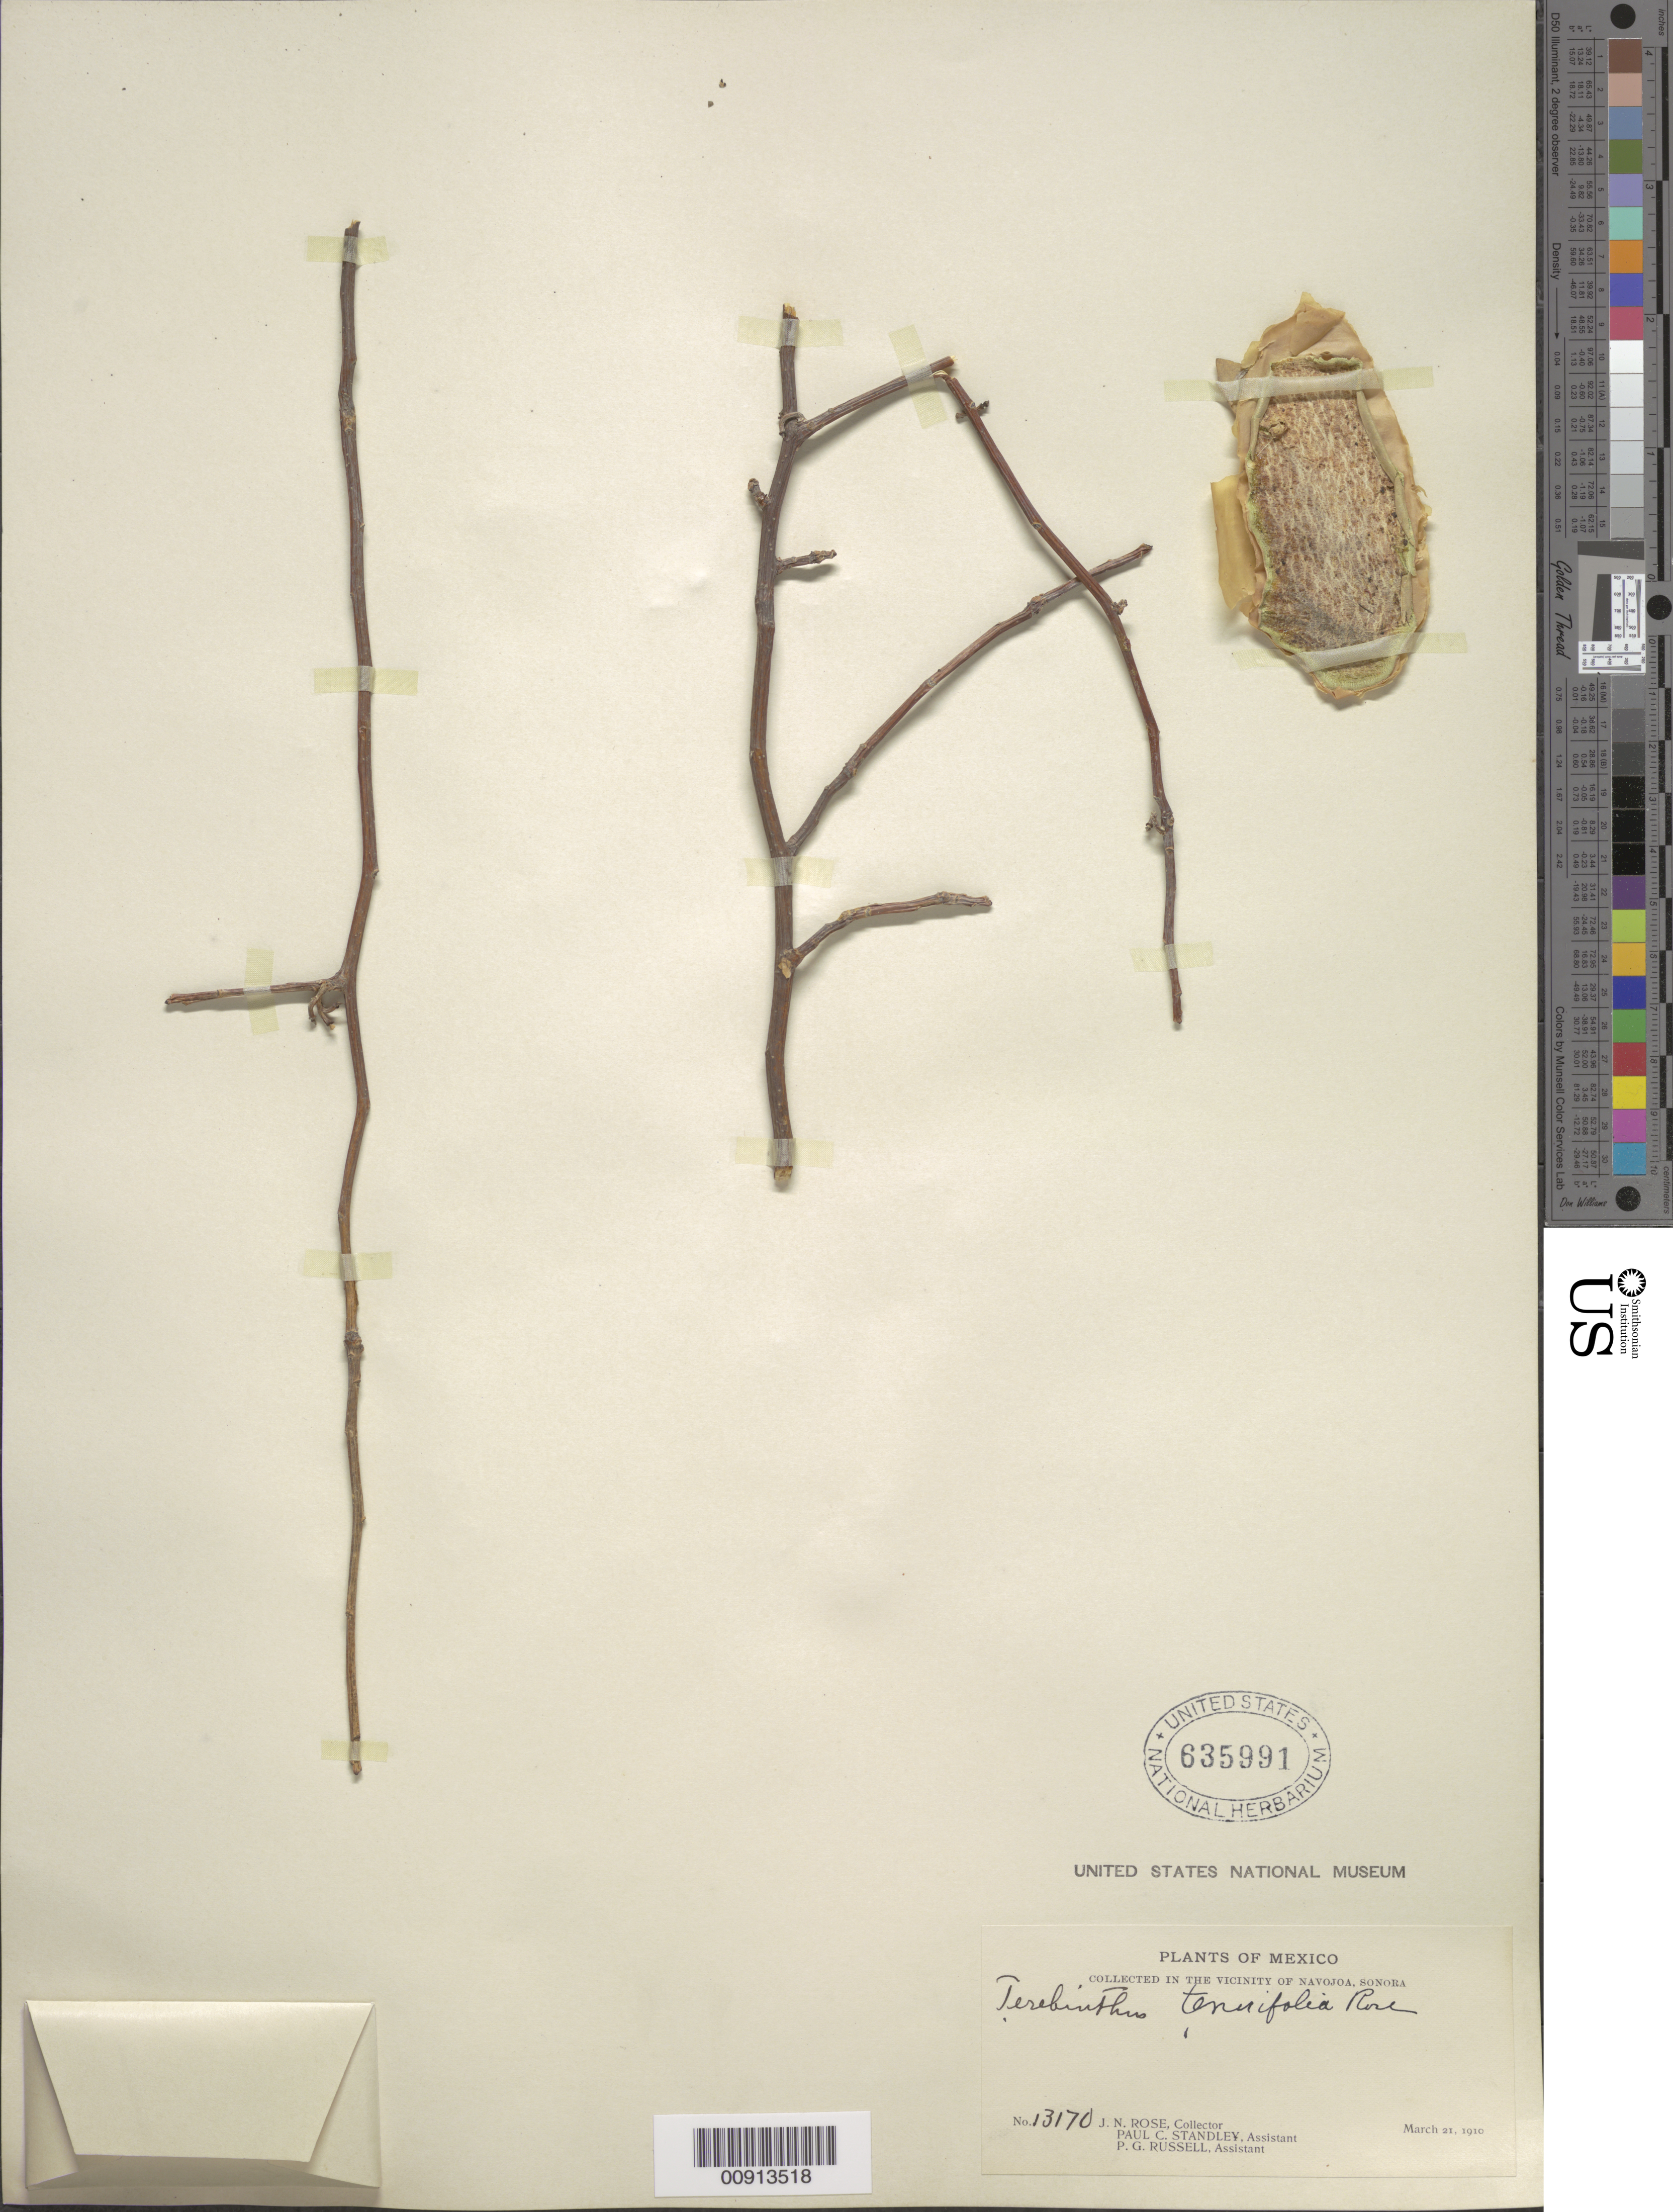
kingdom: Plantae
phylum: Tracheophyta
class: Magnoliopsida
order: Sapindales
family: Burseraceae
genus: Bursera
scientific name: Bursera fagaroides var. elongata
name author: (Kunth) Engl.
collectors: J. N. Rose, P. C. Standley & P. G. Russell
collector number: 13170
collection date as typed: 21 Mar 1910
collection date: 1910-03-21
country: Mexico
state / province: Sonora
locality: Vicinity of Navojoa, Sonora.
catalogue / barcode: US 635991